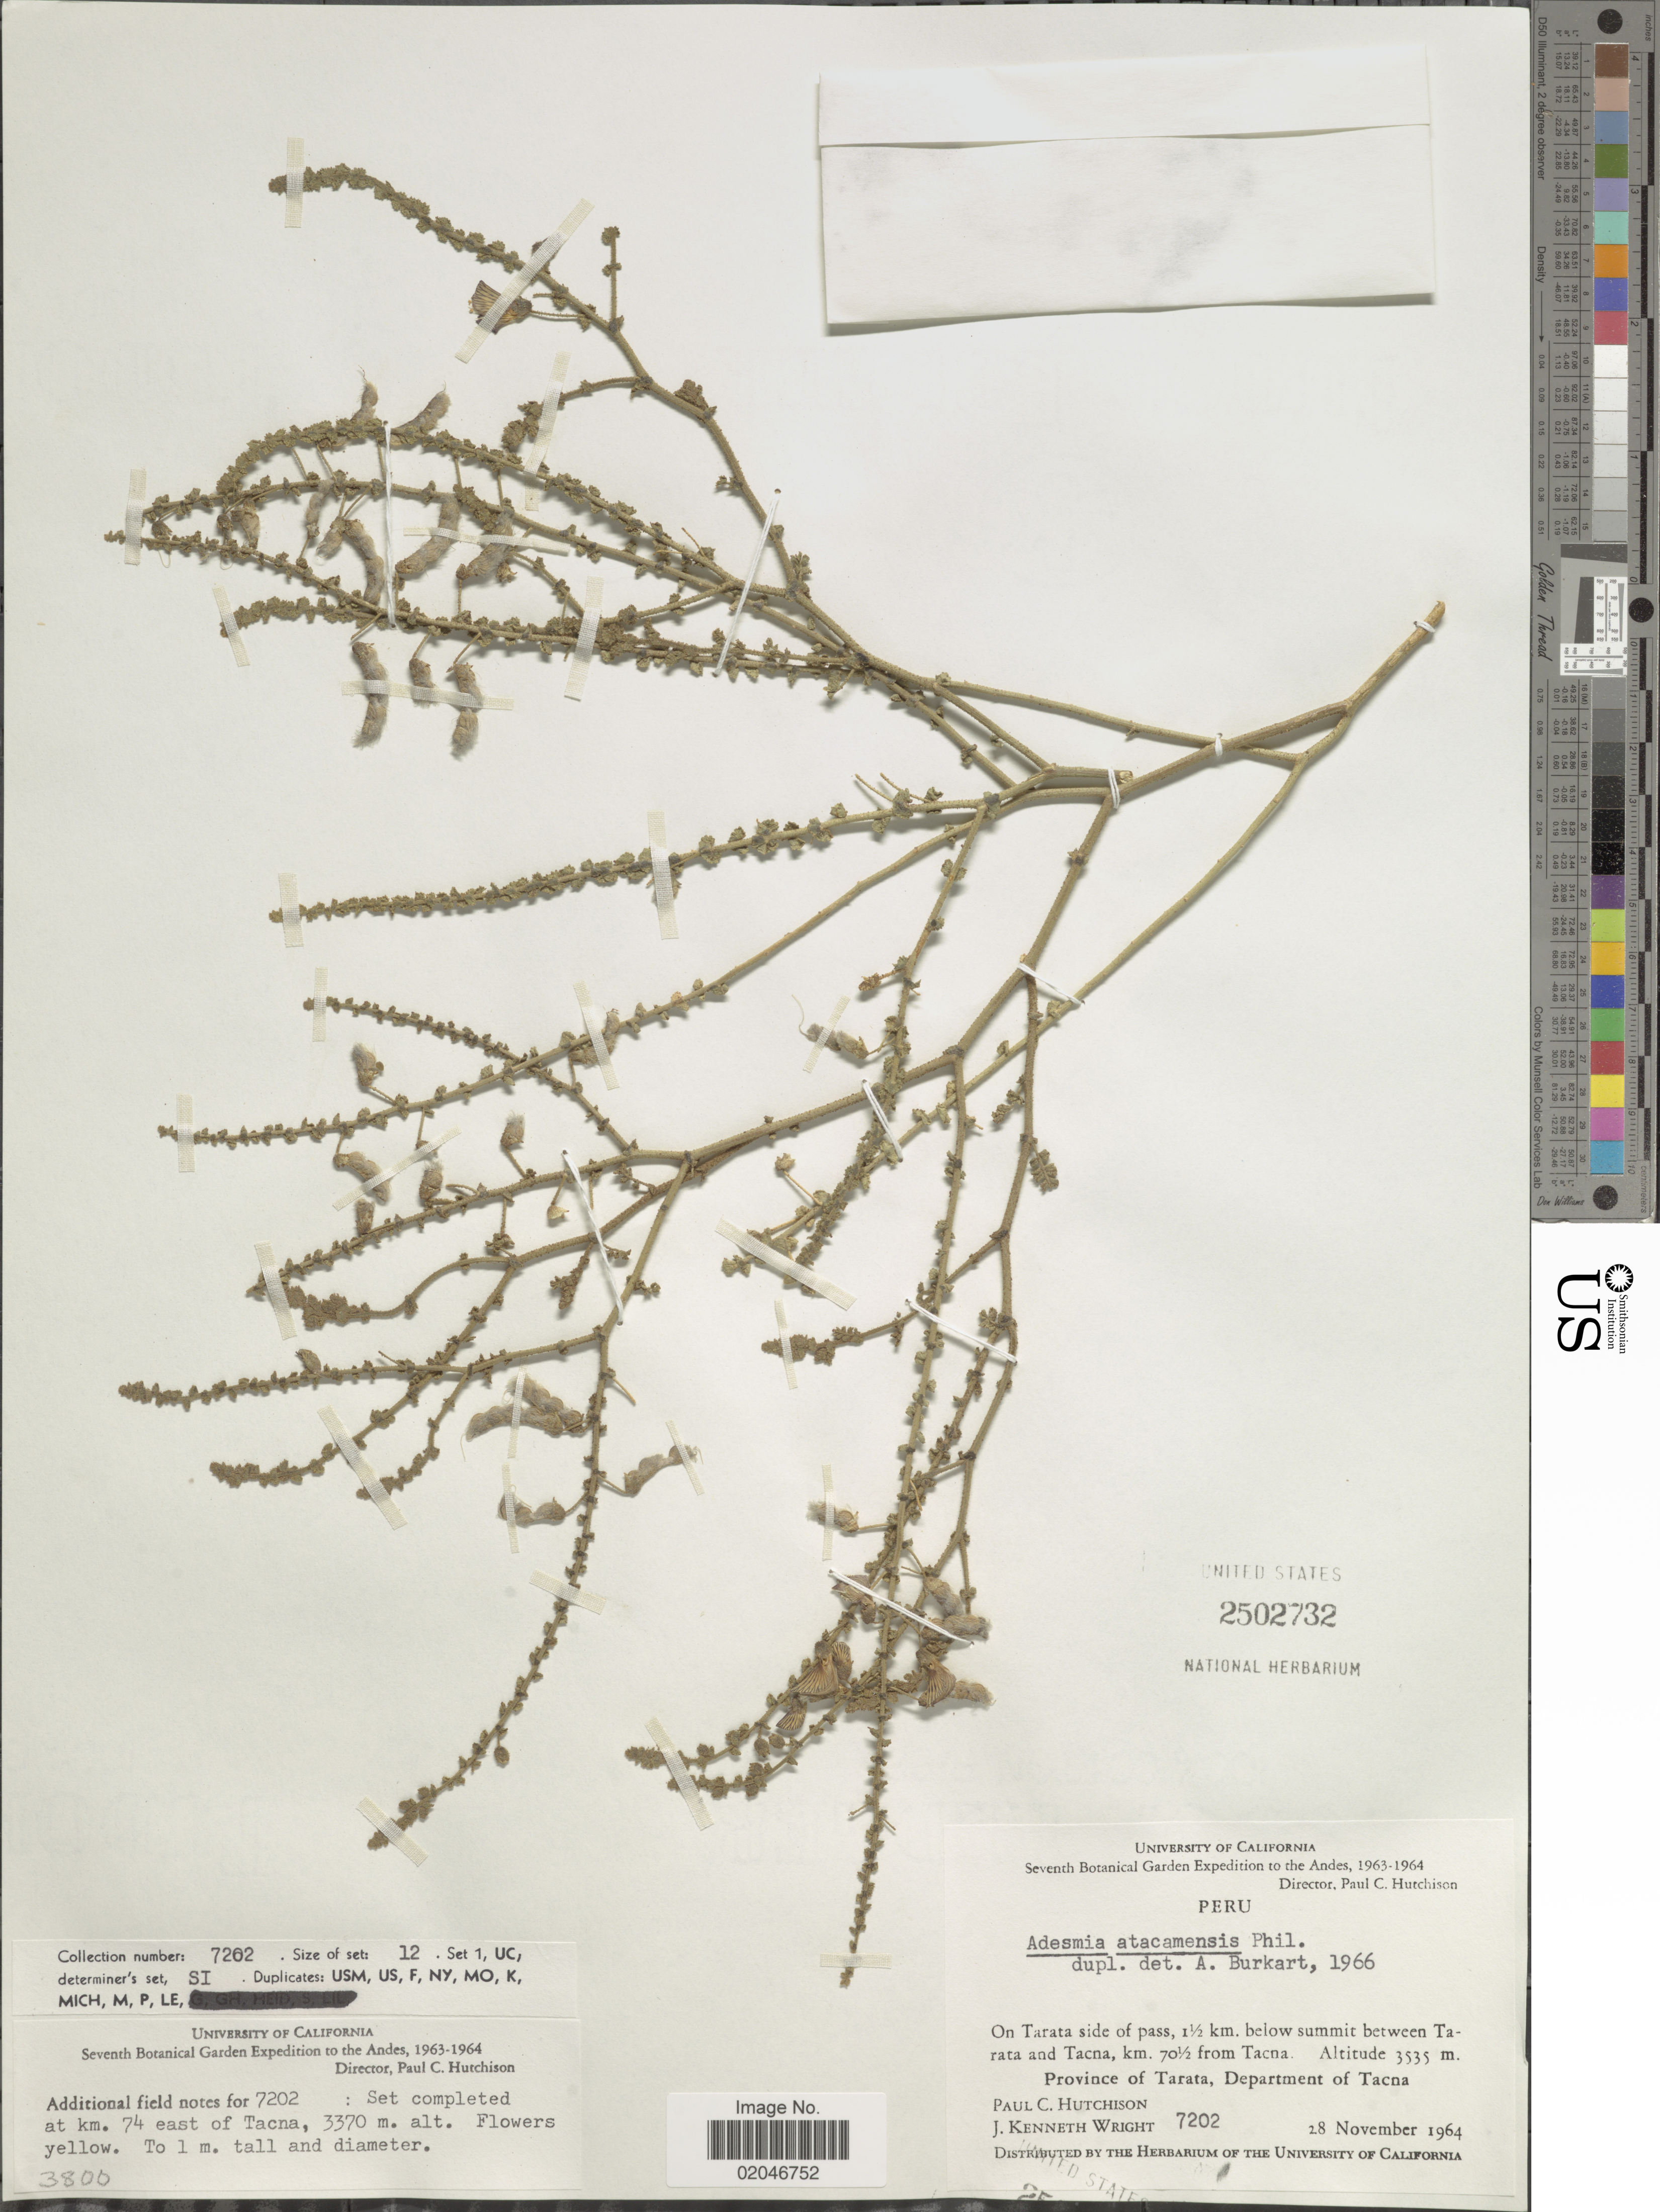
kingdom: Plantae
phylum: Tracheophyta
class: Magnoliopsida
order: Fabales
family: Fabaceae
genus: Adesmia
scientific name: Adesmia atacamensis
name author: Phil.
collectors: P. C. Hutchison & J. K. Wright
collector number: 7202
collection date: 1964-11-28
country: Peru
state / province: Tacna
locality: On tarata side of pass, 1 1/2 km below summit between Tarata and Tacna, km 70 1/2 from Tacna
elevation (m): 3535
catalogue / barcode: US 2502732